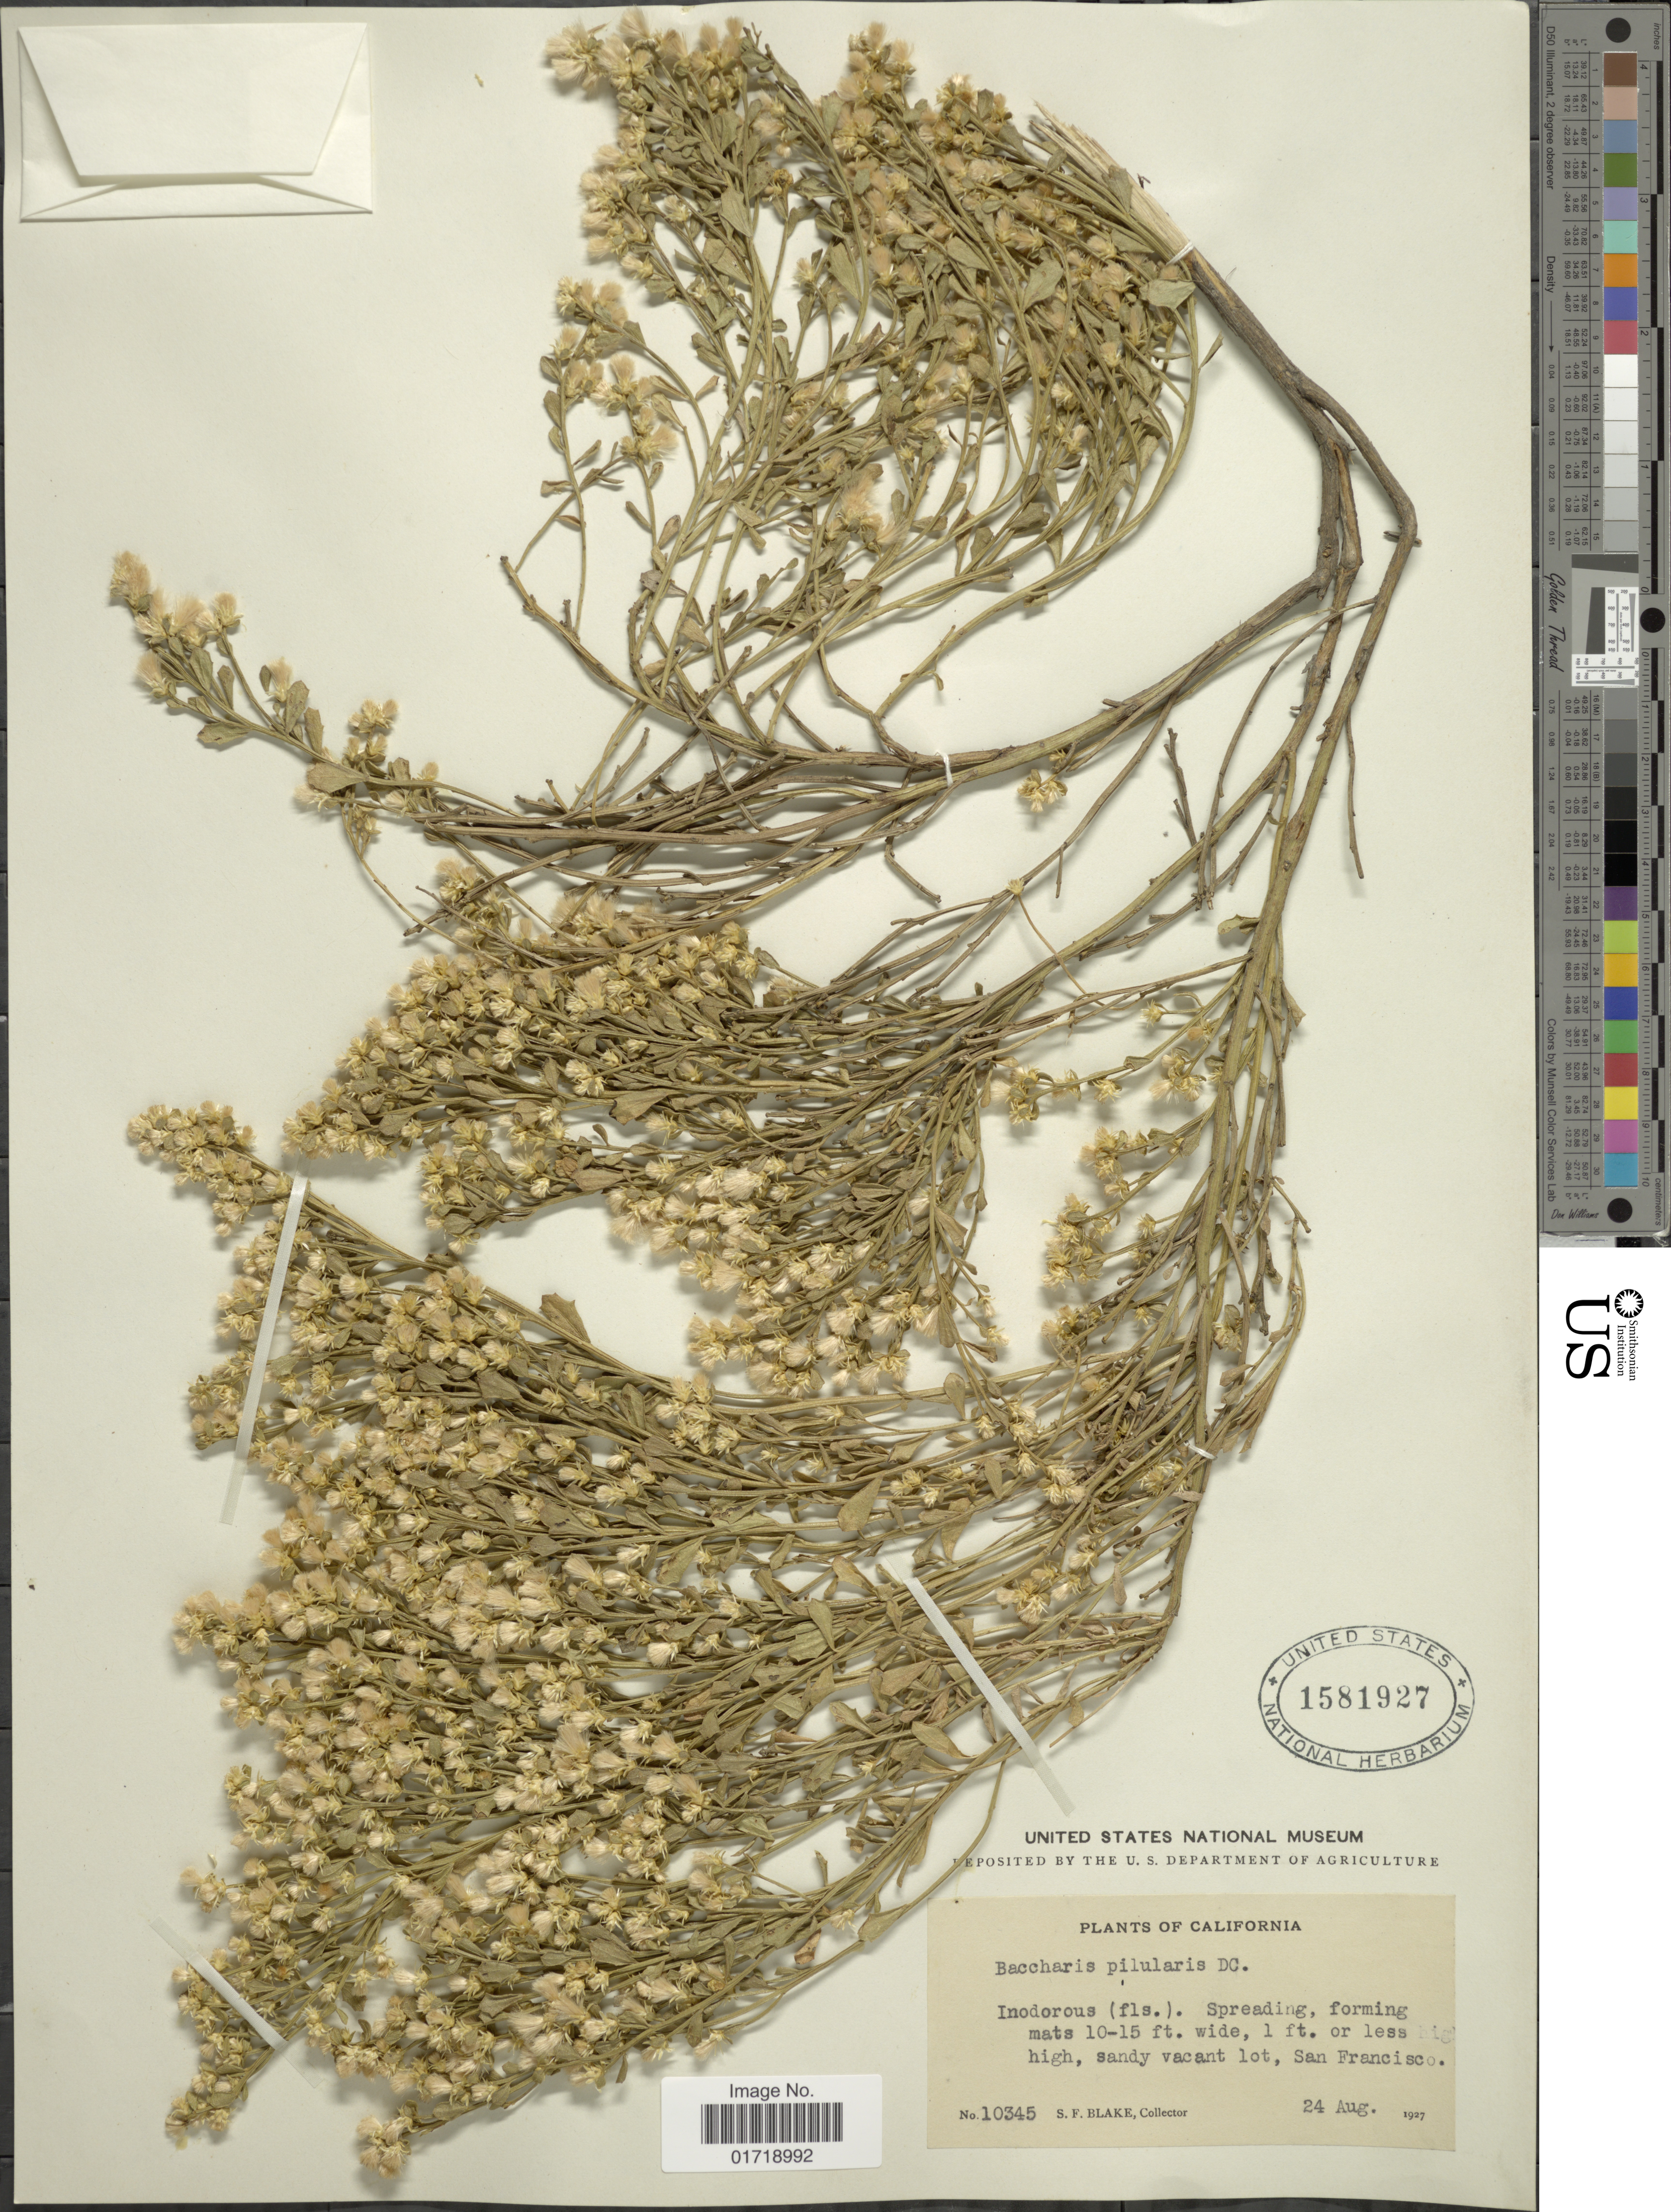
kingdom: Plantae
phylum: Tracheophyta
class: Magnoliopsida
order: Asterales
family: Asteraceae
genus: Baccharis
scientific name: Baccharis pilularis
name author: DC.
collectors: S. Blake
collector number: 10345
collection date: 1927-08-24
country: United States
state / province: California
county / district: San Francisco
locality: Sandy vacant lot, San Francisco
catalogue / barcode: US 1581927